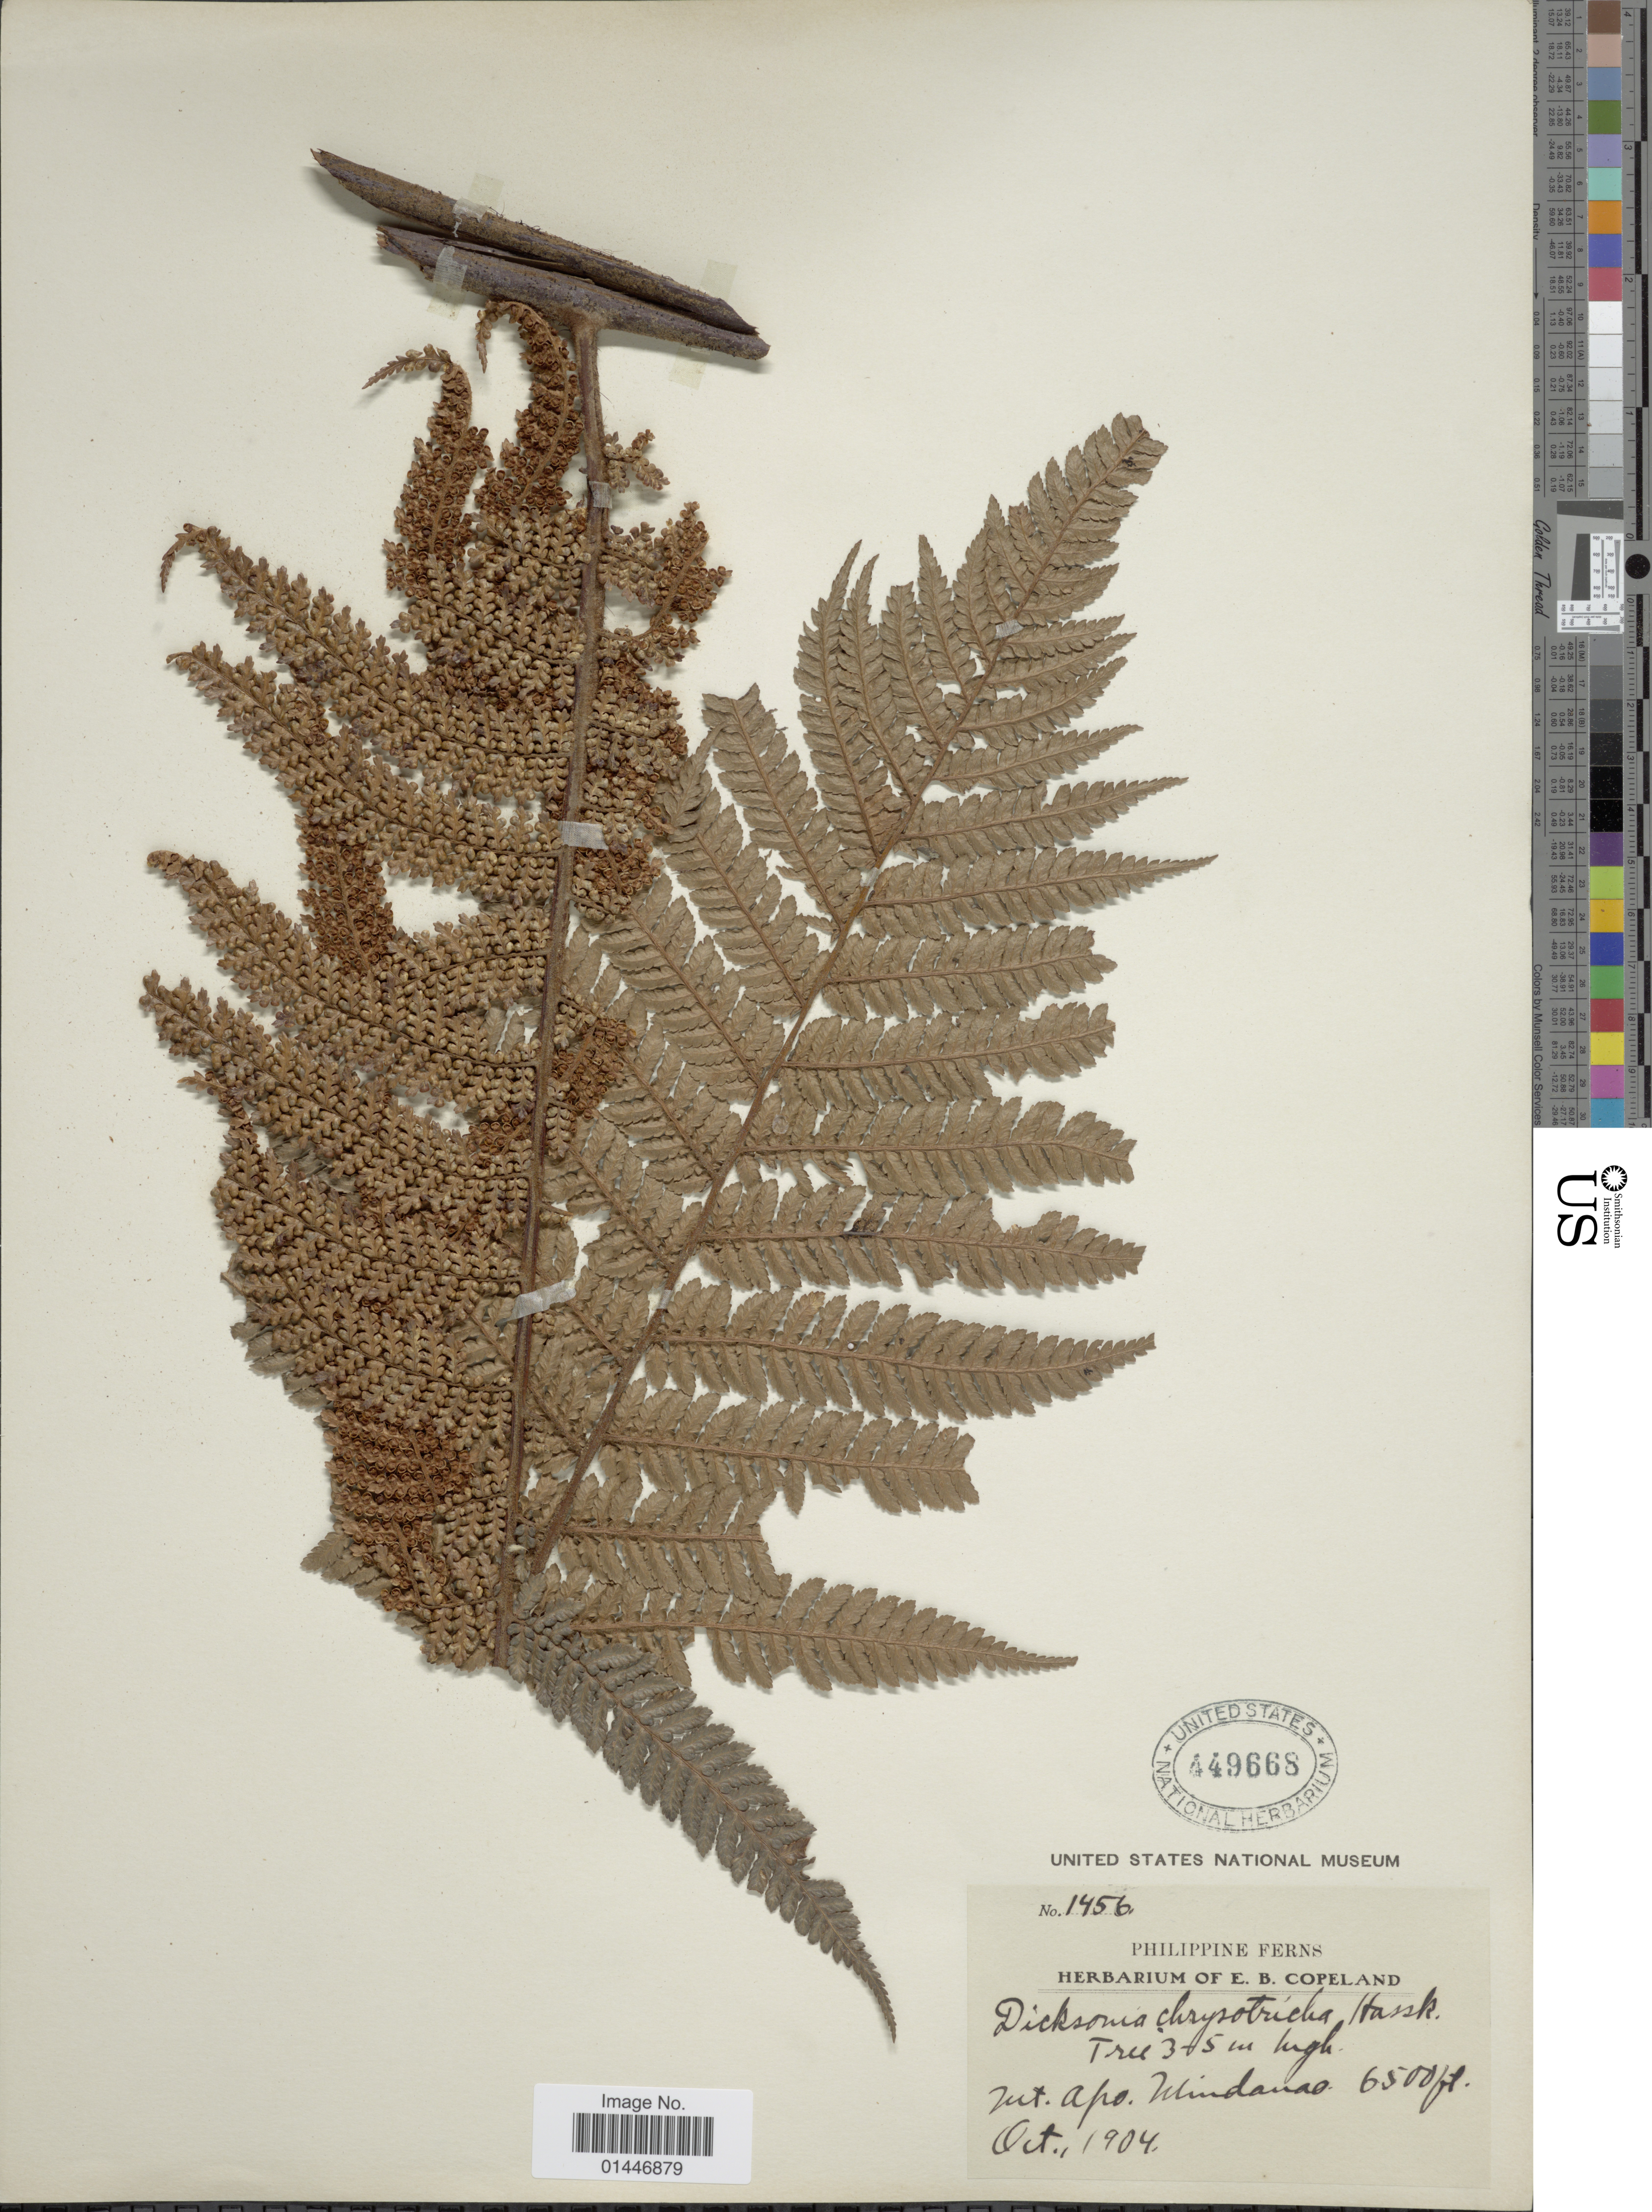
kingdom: Plantae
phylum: Tracheophyta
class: Polypodiopsida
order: Cyatheales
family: Dicksoniaceae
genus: Dicksonia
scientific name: Dicksonia mollis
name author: Holttum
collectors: ex herb. E. B. Copeland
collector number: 1456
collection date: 1904-10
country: Philippines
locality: Mt. Apo, Mindanao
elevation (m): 1981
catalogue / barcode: US 449668